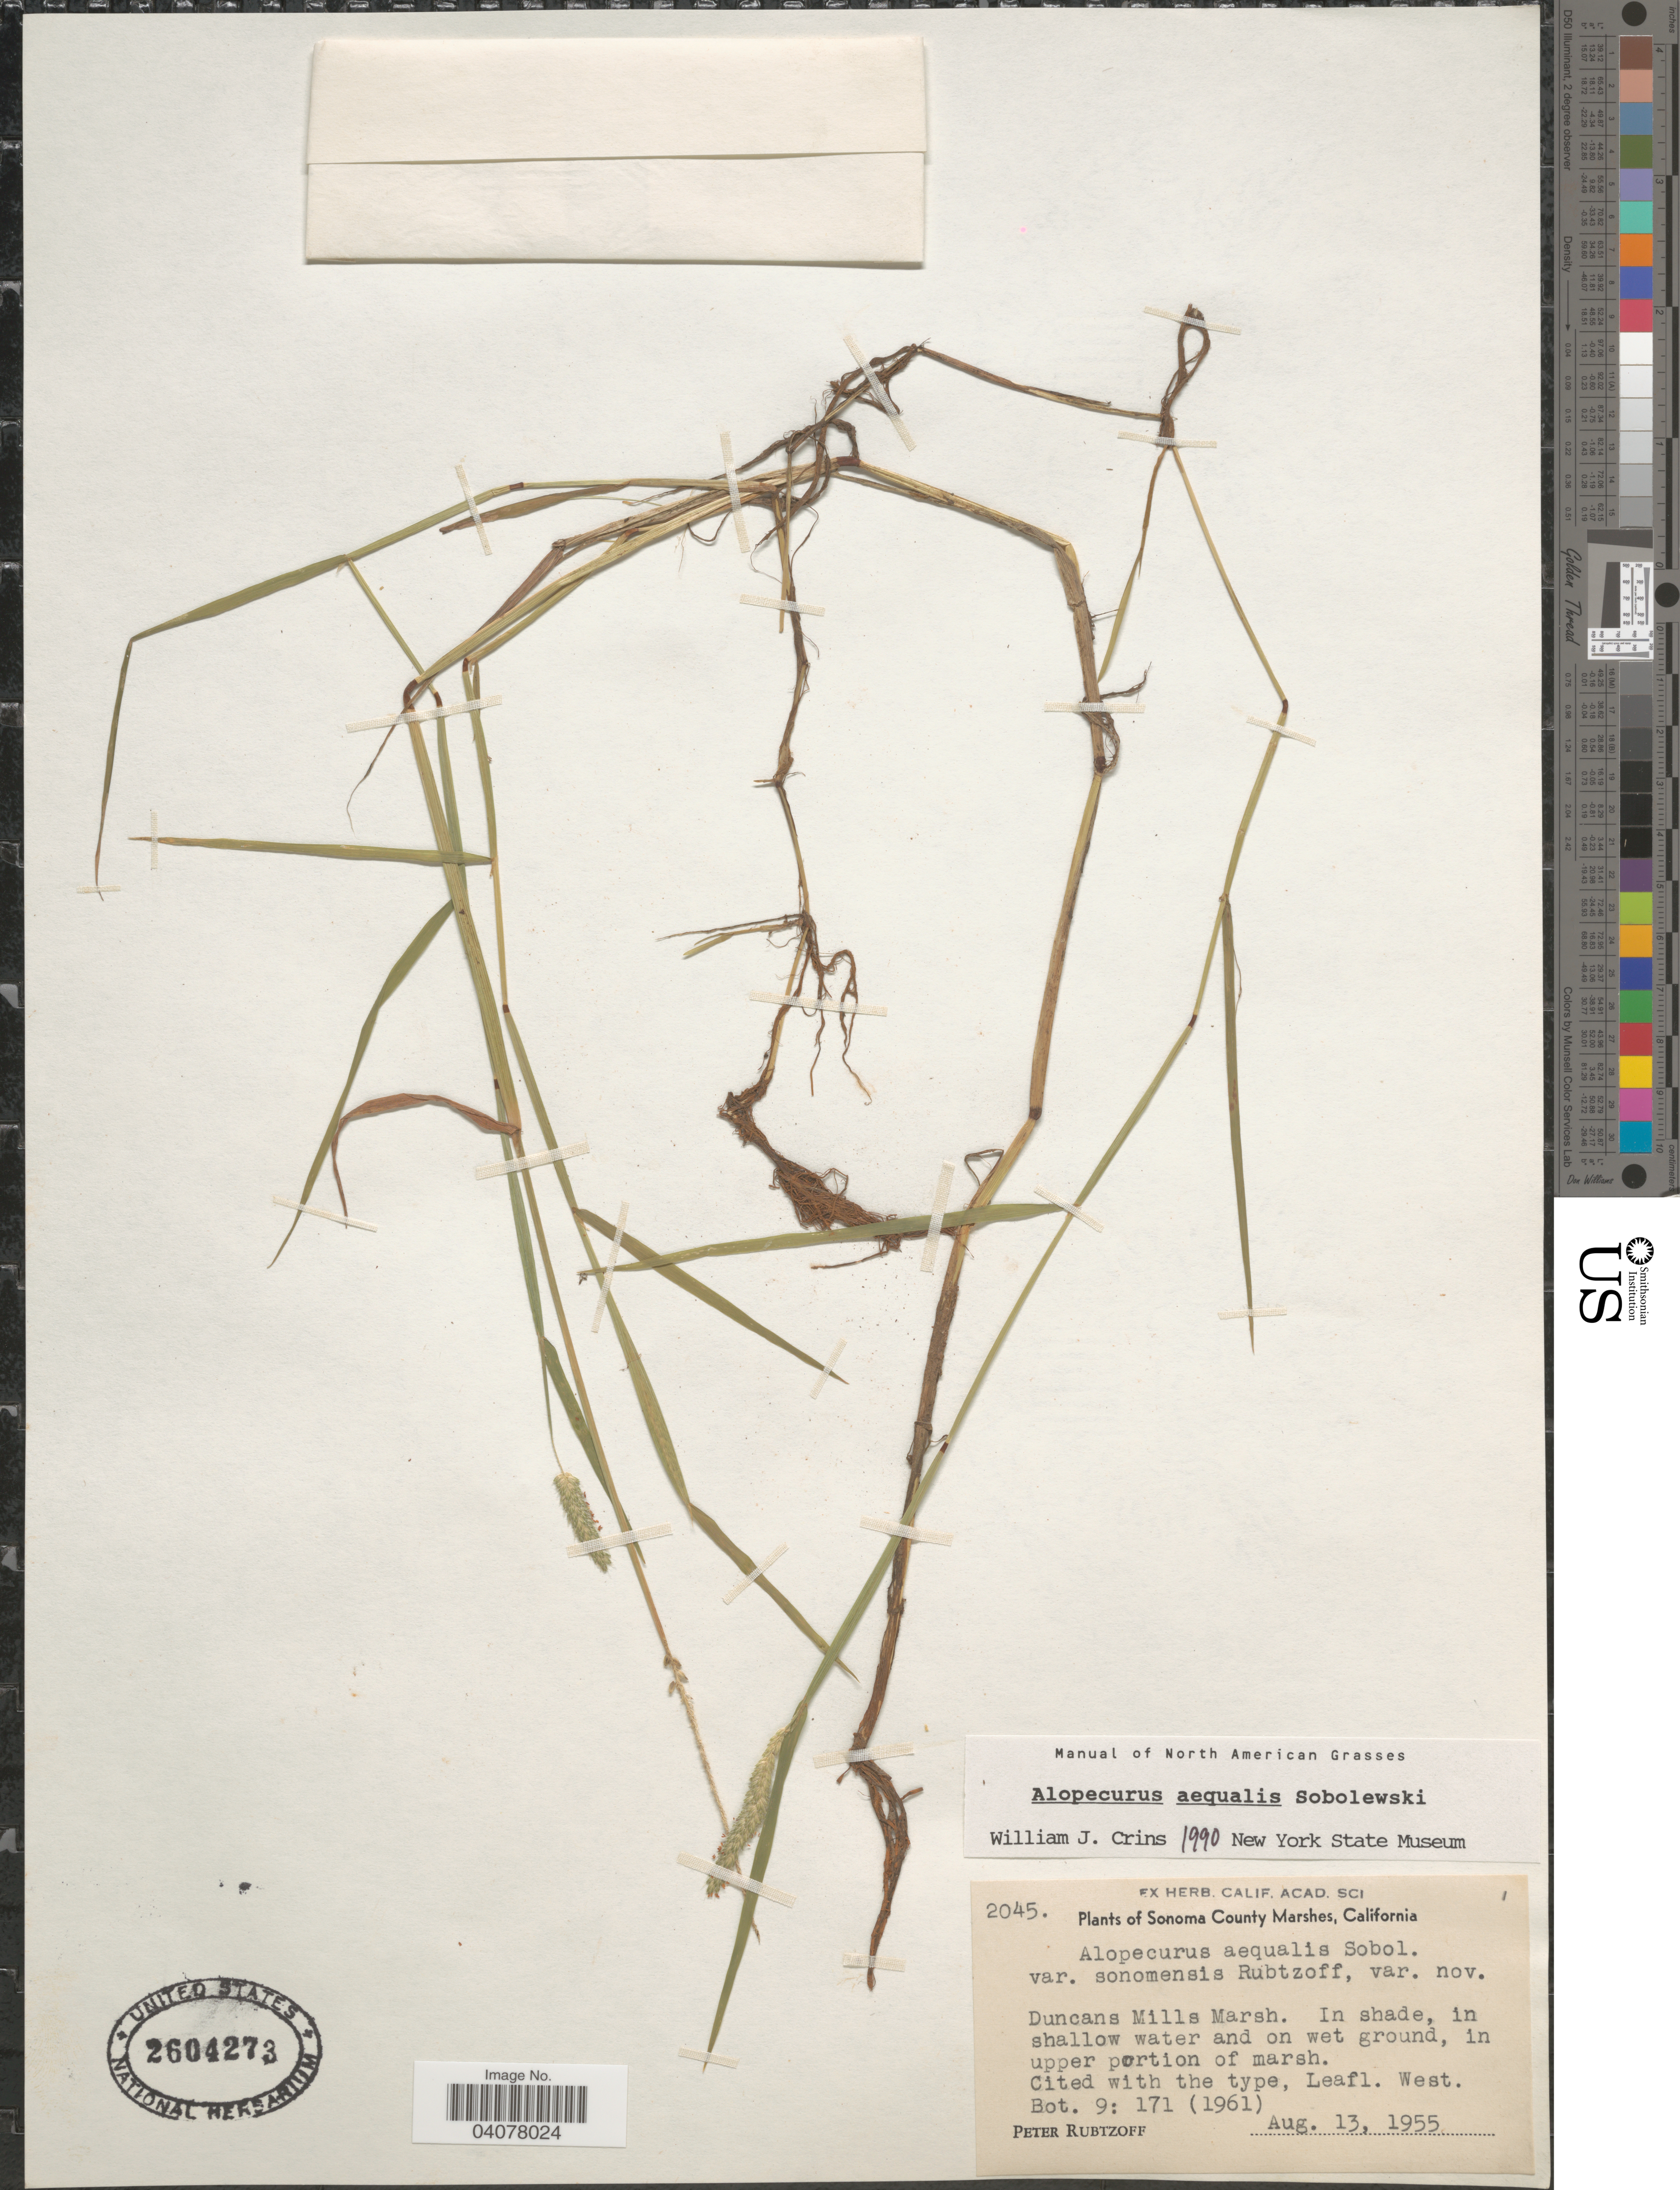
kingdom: Plantae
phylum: Tracheophyta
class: Liliopsida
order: Poales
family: Poaceae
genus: Alopecurus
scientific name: Alopecurus aequalis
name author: Sobol.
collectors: P. Rubtzoff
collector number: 2045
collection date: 1955-08-13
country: United States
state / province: California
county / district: Sonoma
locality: Sonoma County Marshes. Duncans Mills Marsh. In shade, in shallow water and on wet ground, in upper portion of marsh.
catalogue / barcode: US 2604273